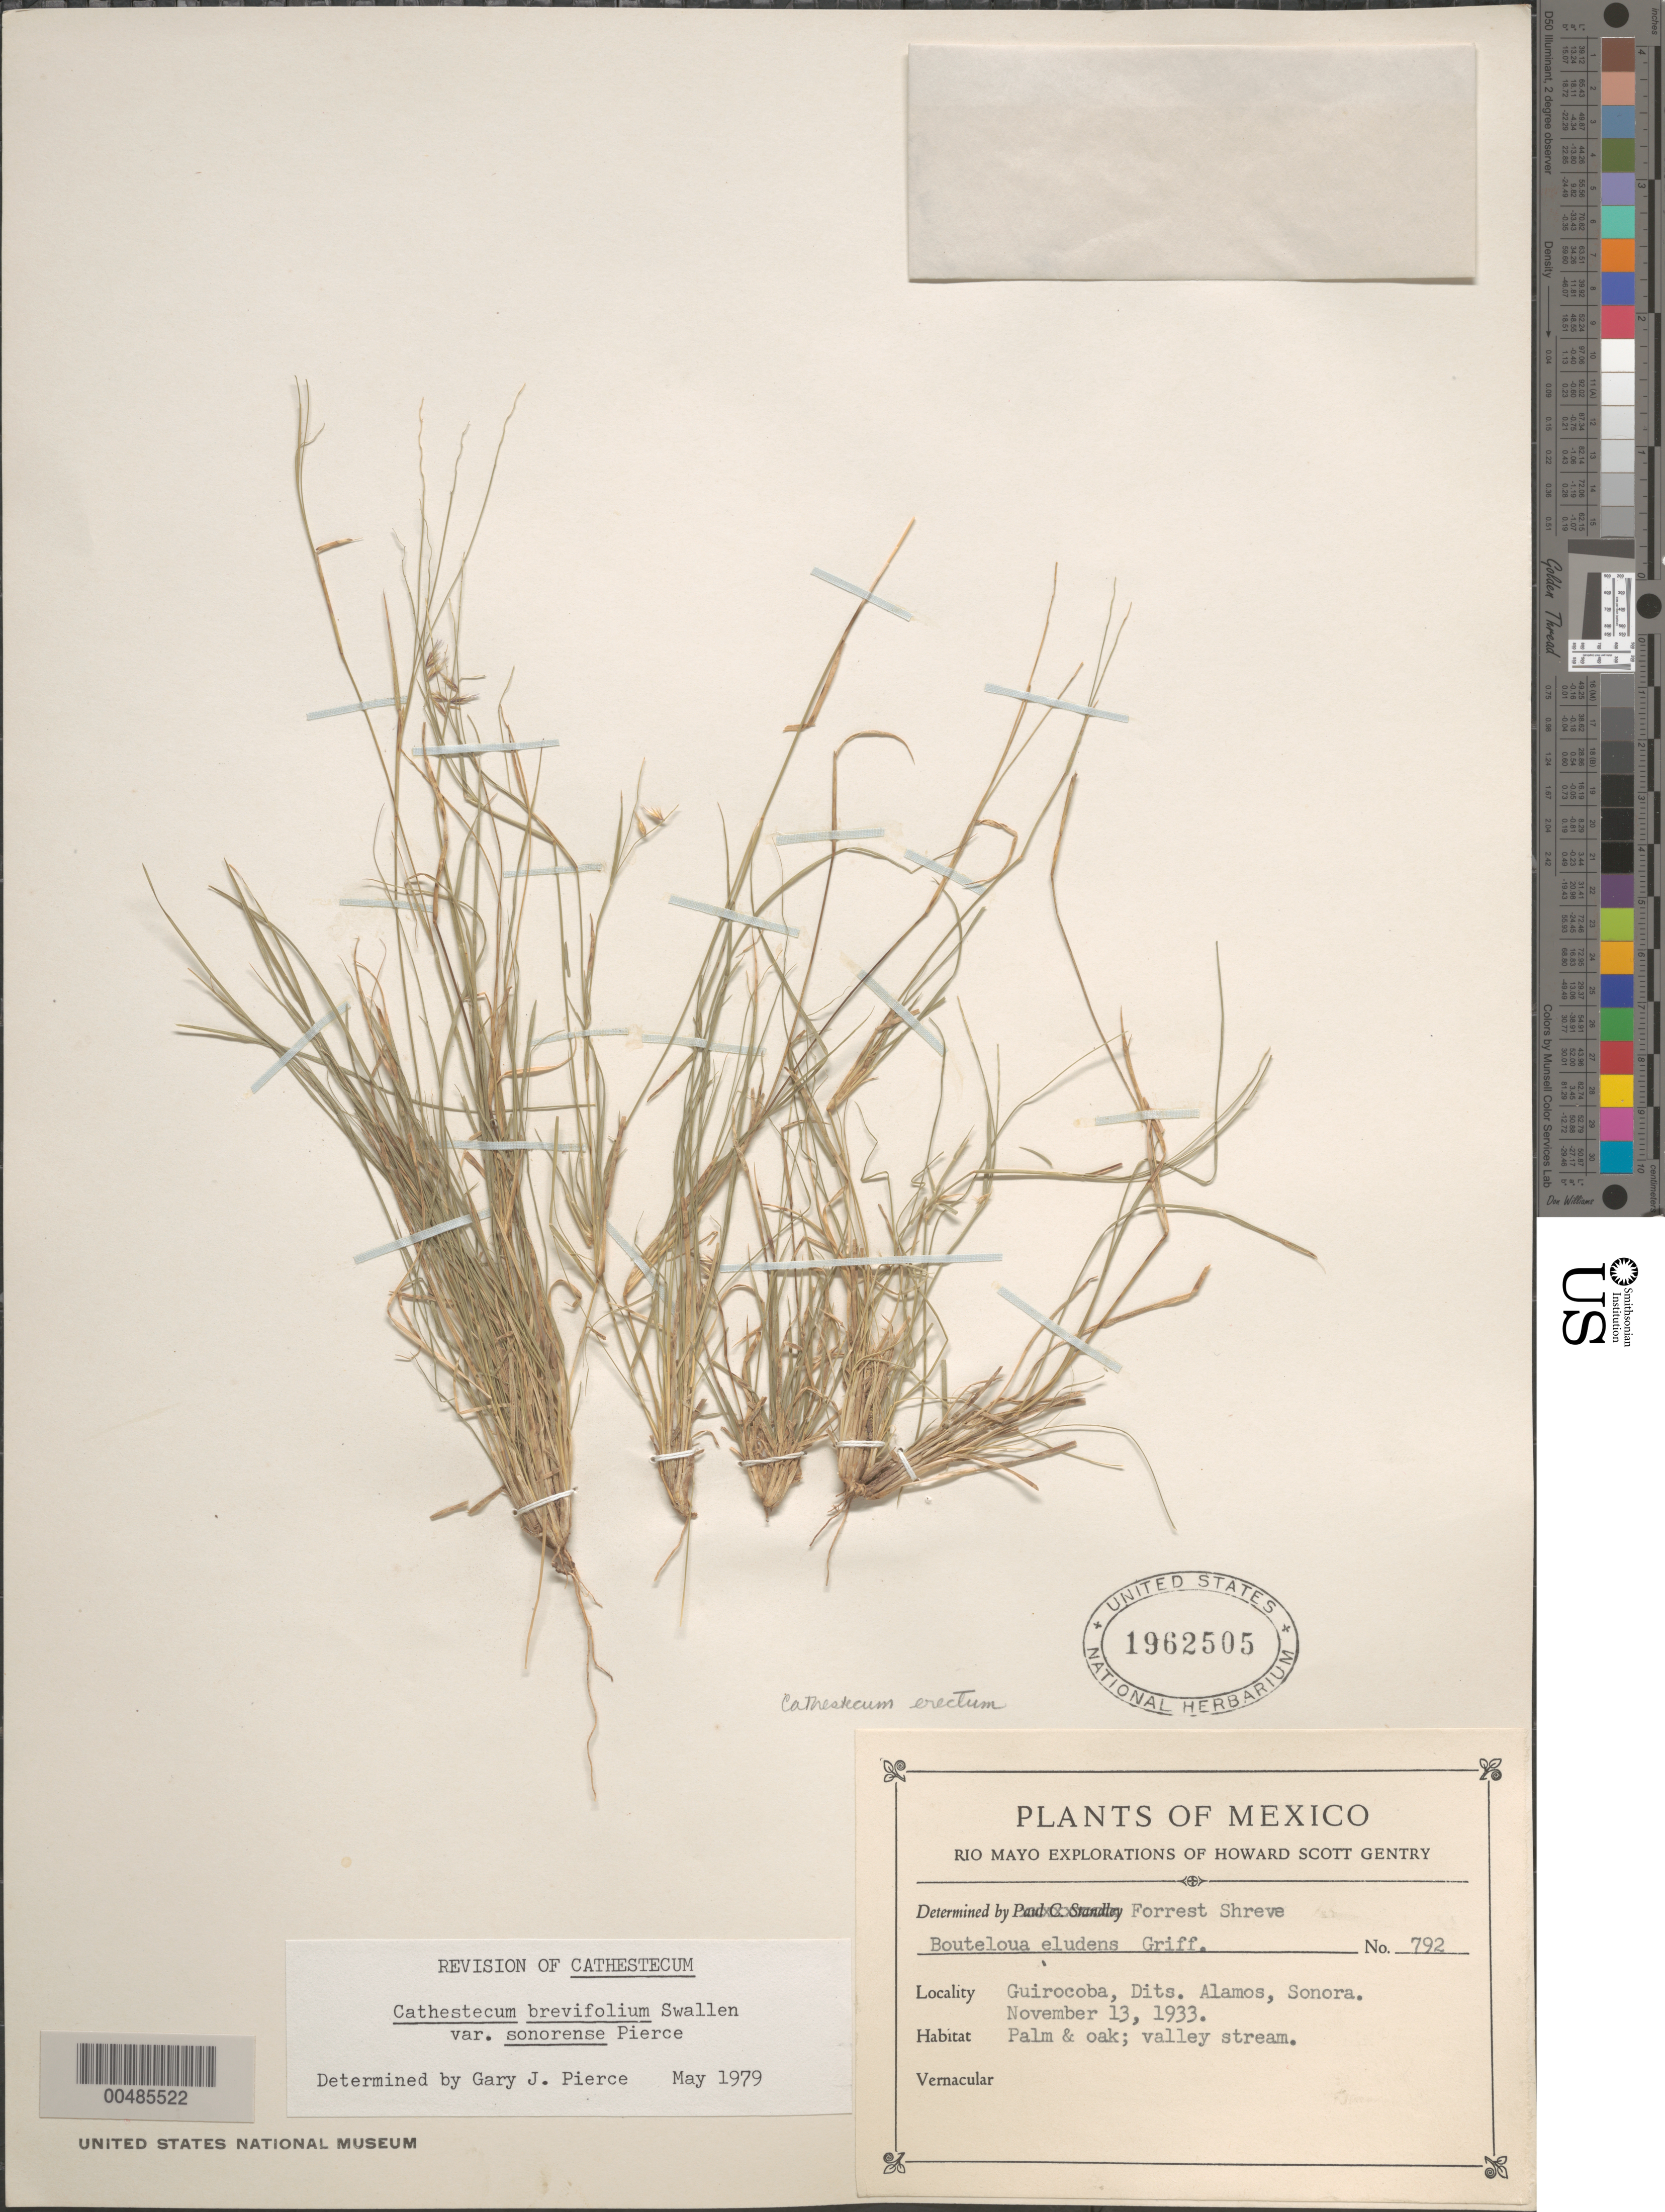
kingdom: Plantae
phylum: Tracheophyta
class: Liliopsida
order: Poales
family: Poaceae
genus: Cathestecum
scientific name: Cathestecum brevifolium var. sonorense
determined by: Pierce, G. J.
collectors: H. S. Gentry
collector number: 792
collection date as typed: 13 Nov 1933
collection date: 1933-11-13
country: Mexico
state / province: Sonora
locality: Guirocoba, Dist of Alamos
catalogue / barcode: US 1962505